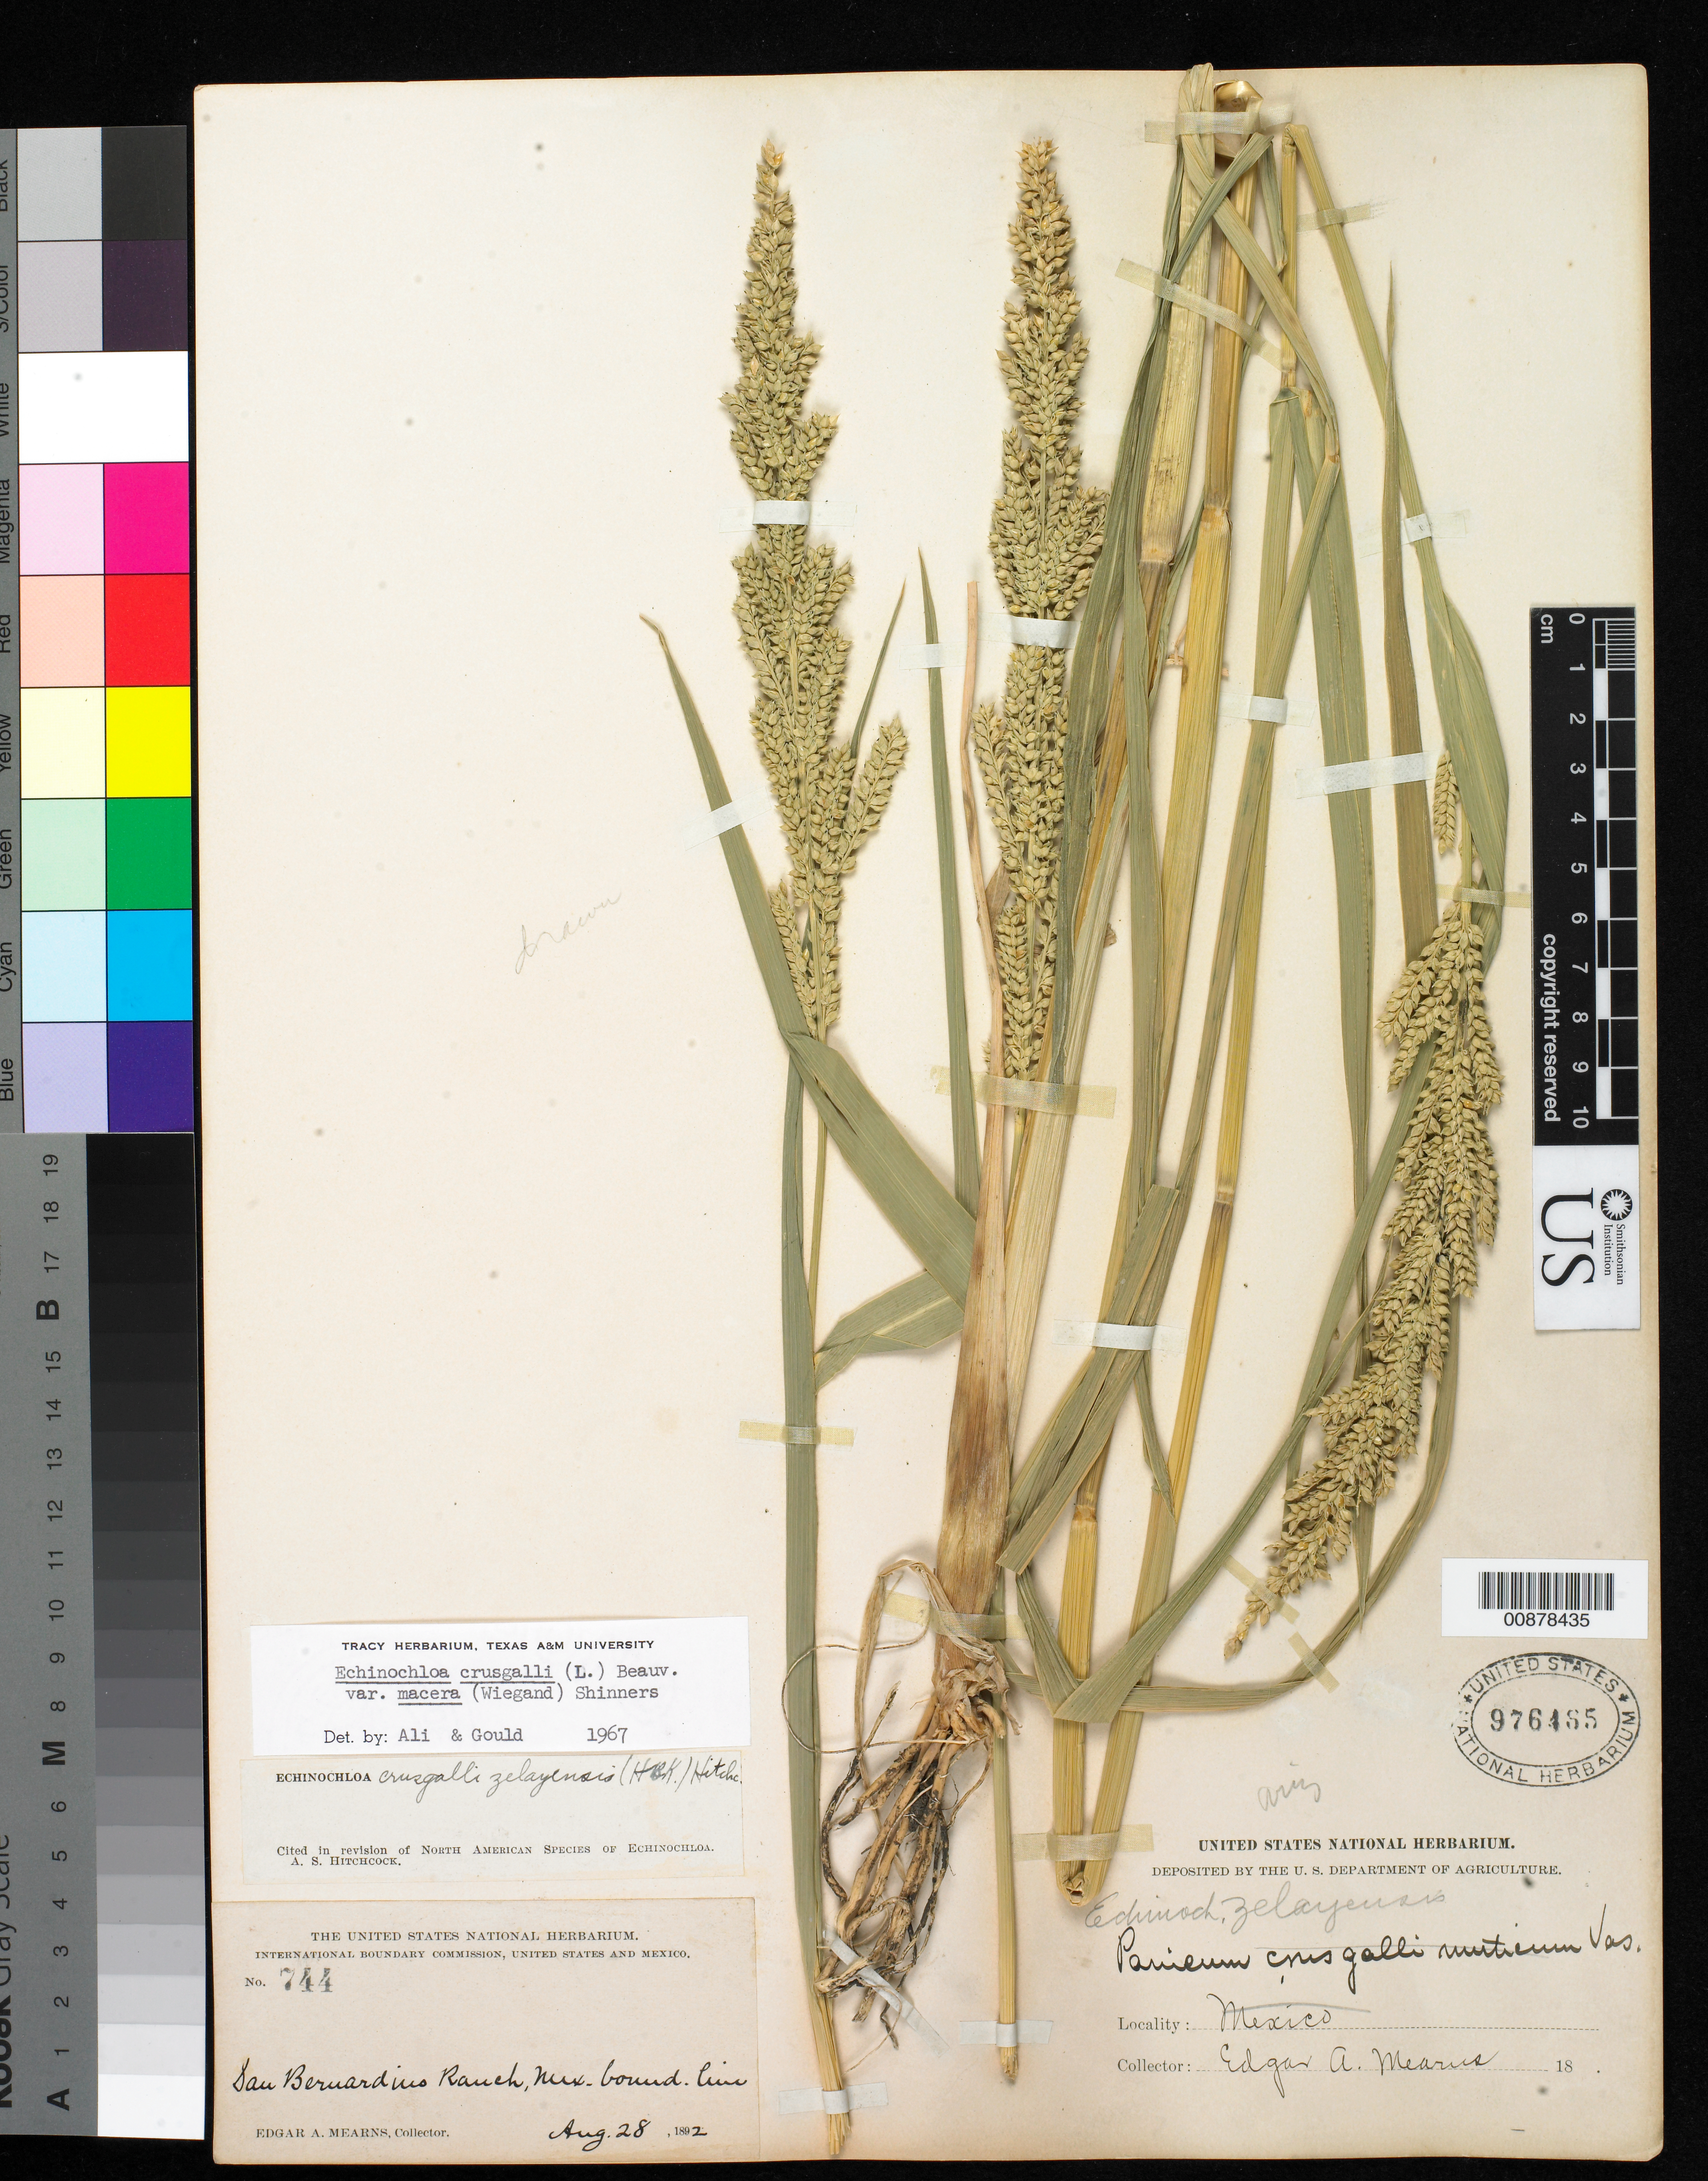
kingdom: Plantae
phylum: Tracheophyta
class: Liliopsida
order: Poales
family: Poaceae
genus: Echinochloa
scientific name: Echinochloa crus-galli var. macera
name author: (Wiegand) Shinners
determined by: Ali, M. A.; Gould, F. W.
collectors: E. A. Mearns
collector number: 744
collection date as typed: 28 Aug 1892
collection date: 1892-08-28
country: United States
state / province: Arizona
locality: San Bernardino Ranch, Mexican Boundary Line.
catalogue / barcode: US 976485